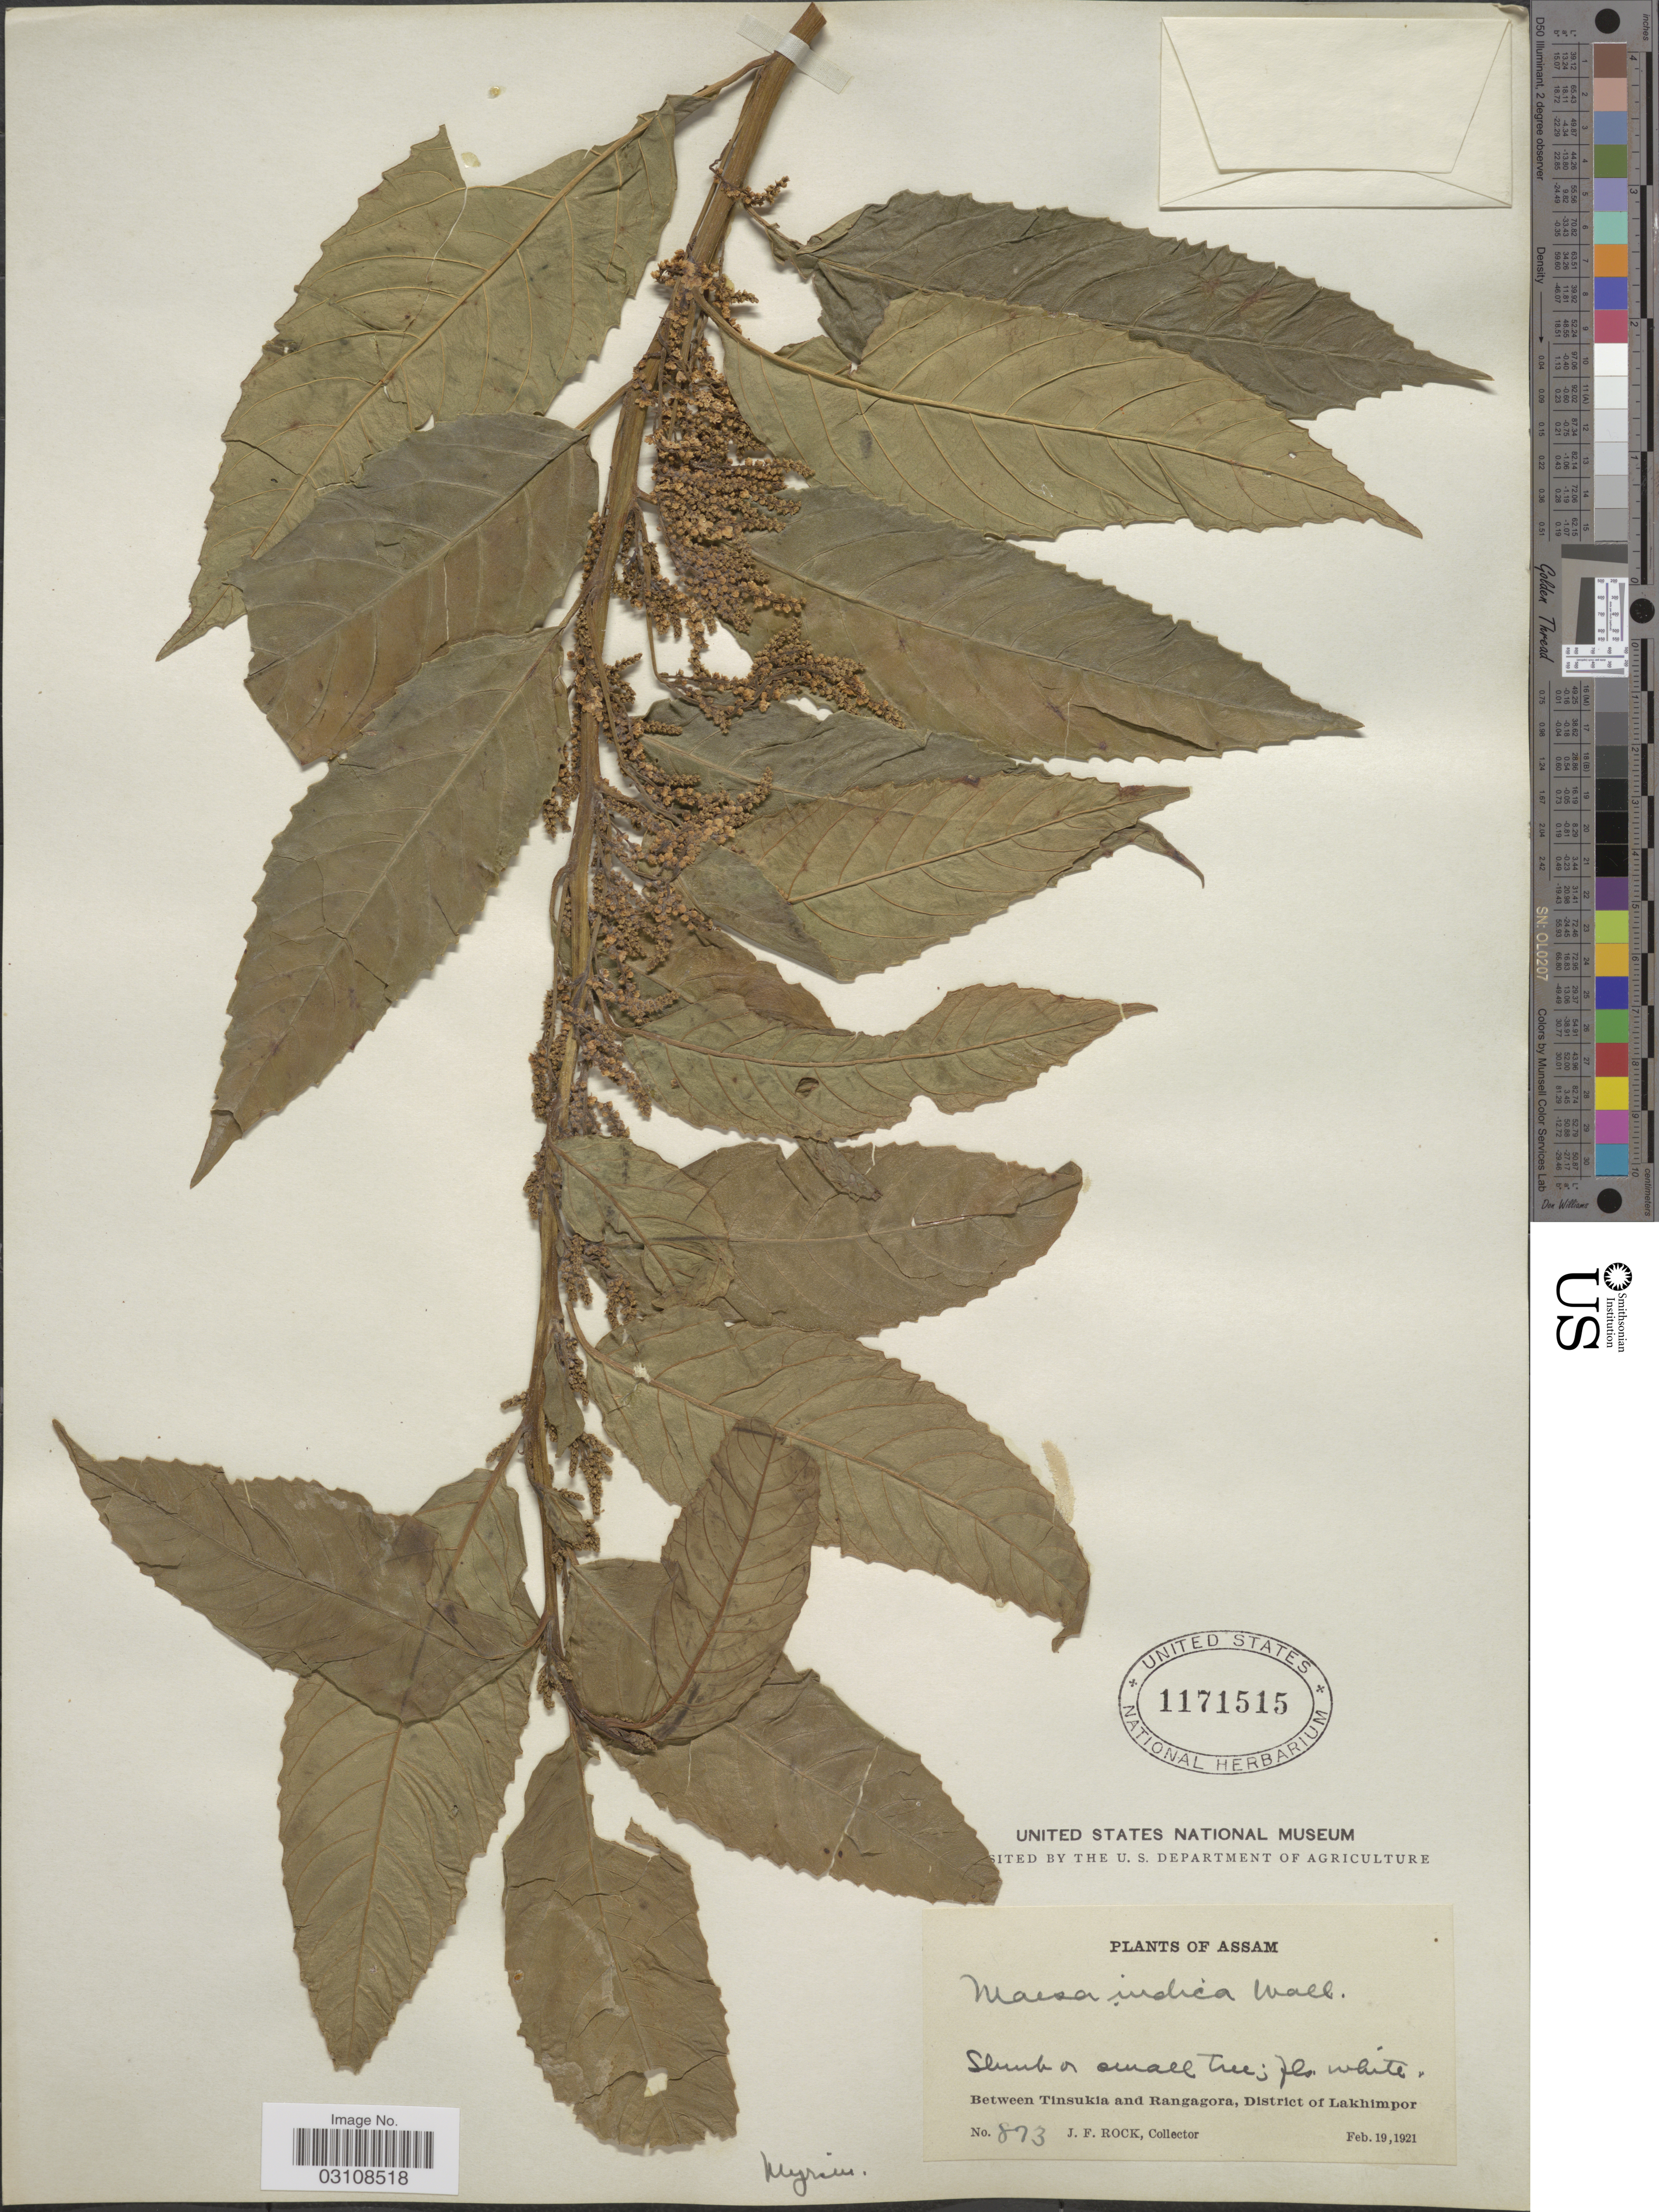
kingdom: Plantae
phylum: Tracheophyta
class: Magnoliopsida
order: Ericales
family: Primulaceae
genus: Maesa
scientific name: Maesa indica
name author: (Roxb.) A. DC.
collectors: J. Rock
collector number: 873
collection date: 1921-02-19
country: India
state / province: Assam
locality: Between Tinsukia and Rangagora, District of Lakhimpor.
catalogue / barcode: US 1171515